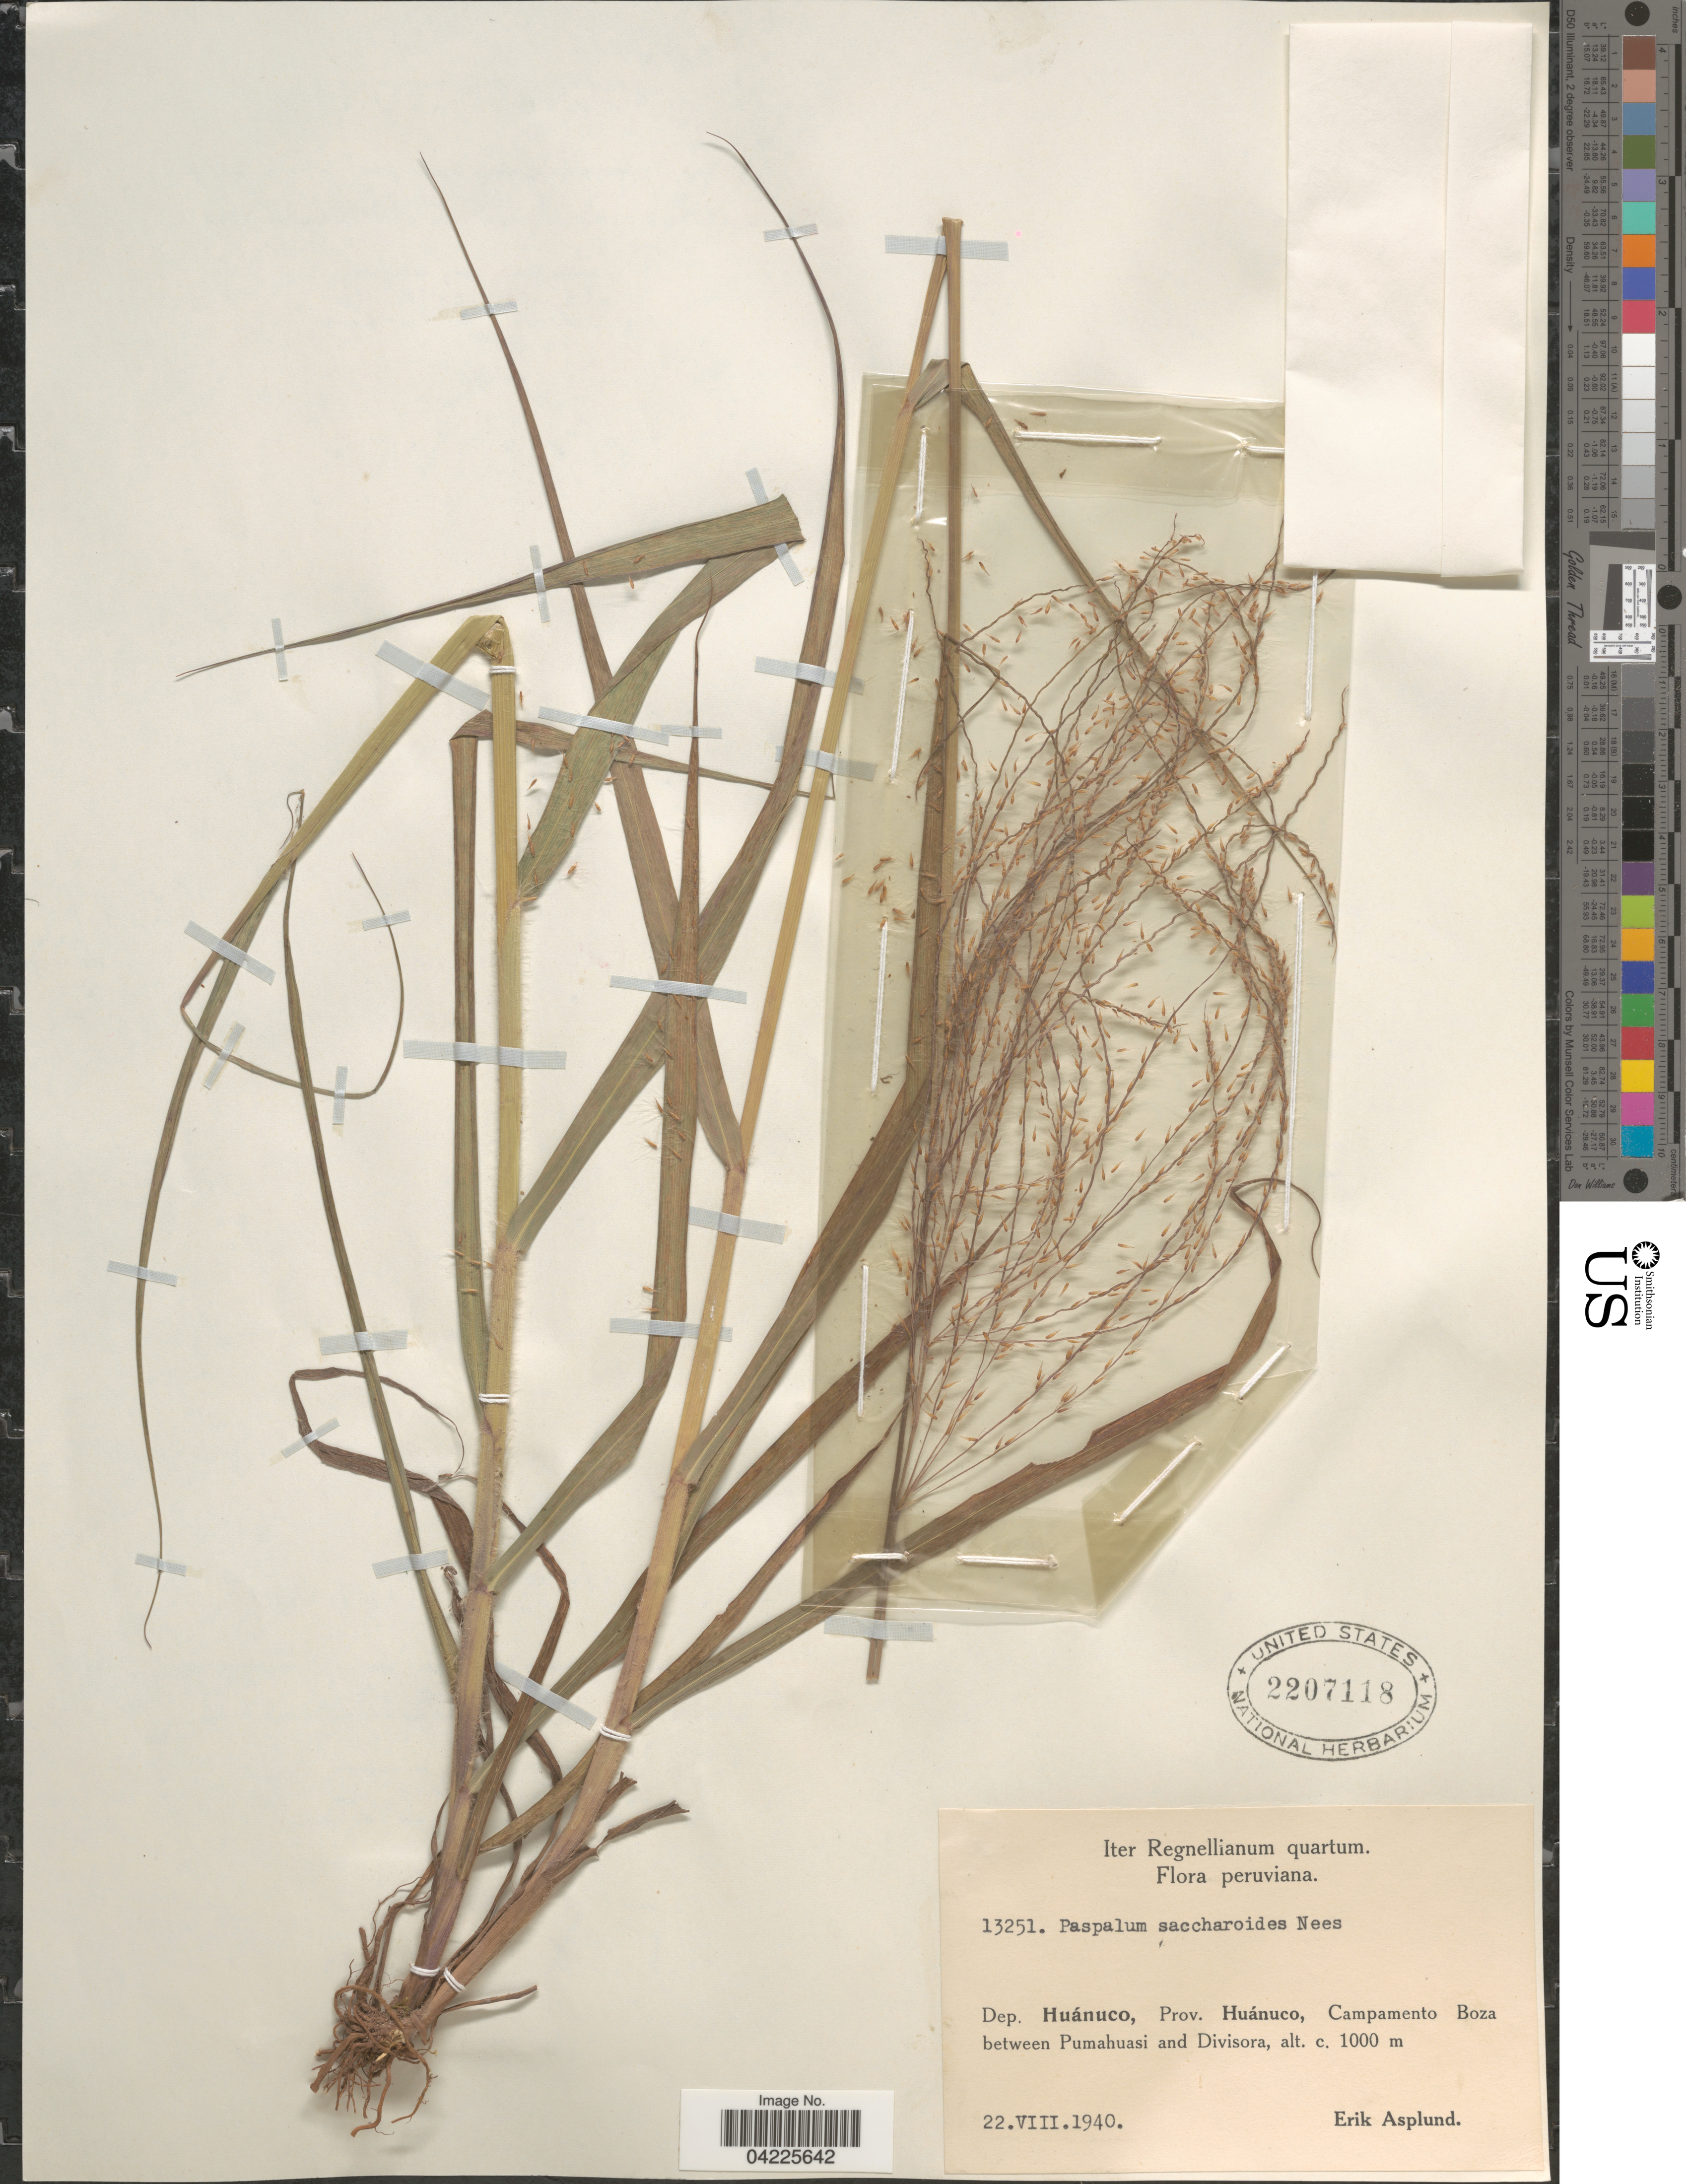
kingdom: Plantae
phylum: Tracheophyta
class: Liliopsida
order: Poales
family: Poaceae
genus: Paspalum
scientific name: Paspalum saccharoides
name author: Nees ex Trin.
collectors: E. Asplund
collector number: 13251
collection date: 1940-08-22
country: Peru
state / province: Huánuco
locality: Iter Regnellianum quartum. Peruviana. Dep. Huánuco, Prov. Huánuco, Campamento Boza between Pumahuasi and Divisora.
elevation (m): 1000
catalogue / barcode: US 2207118